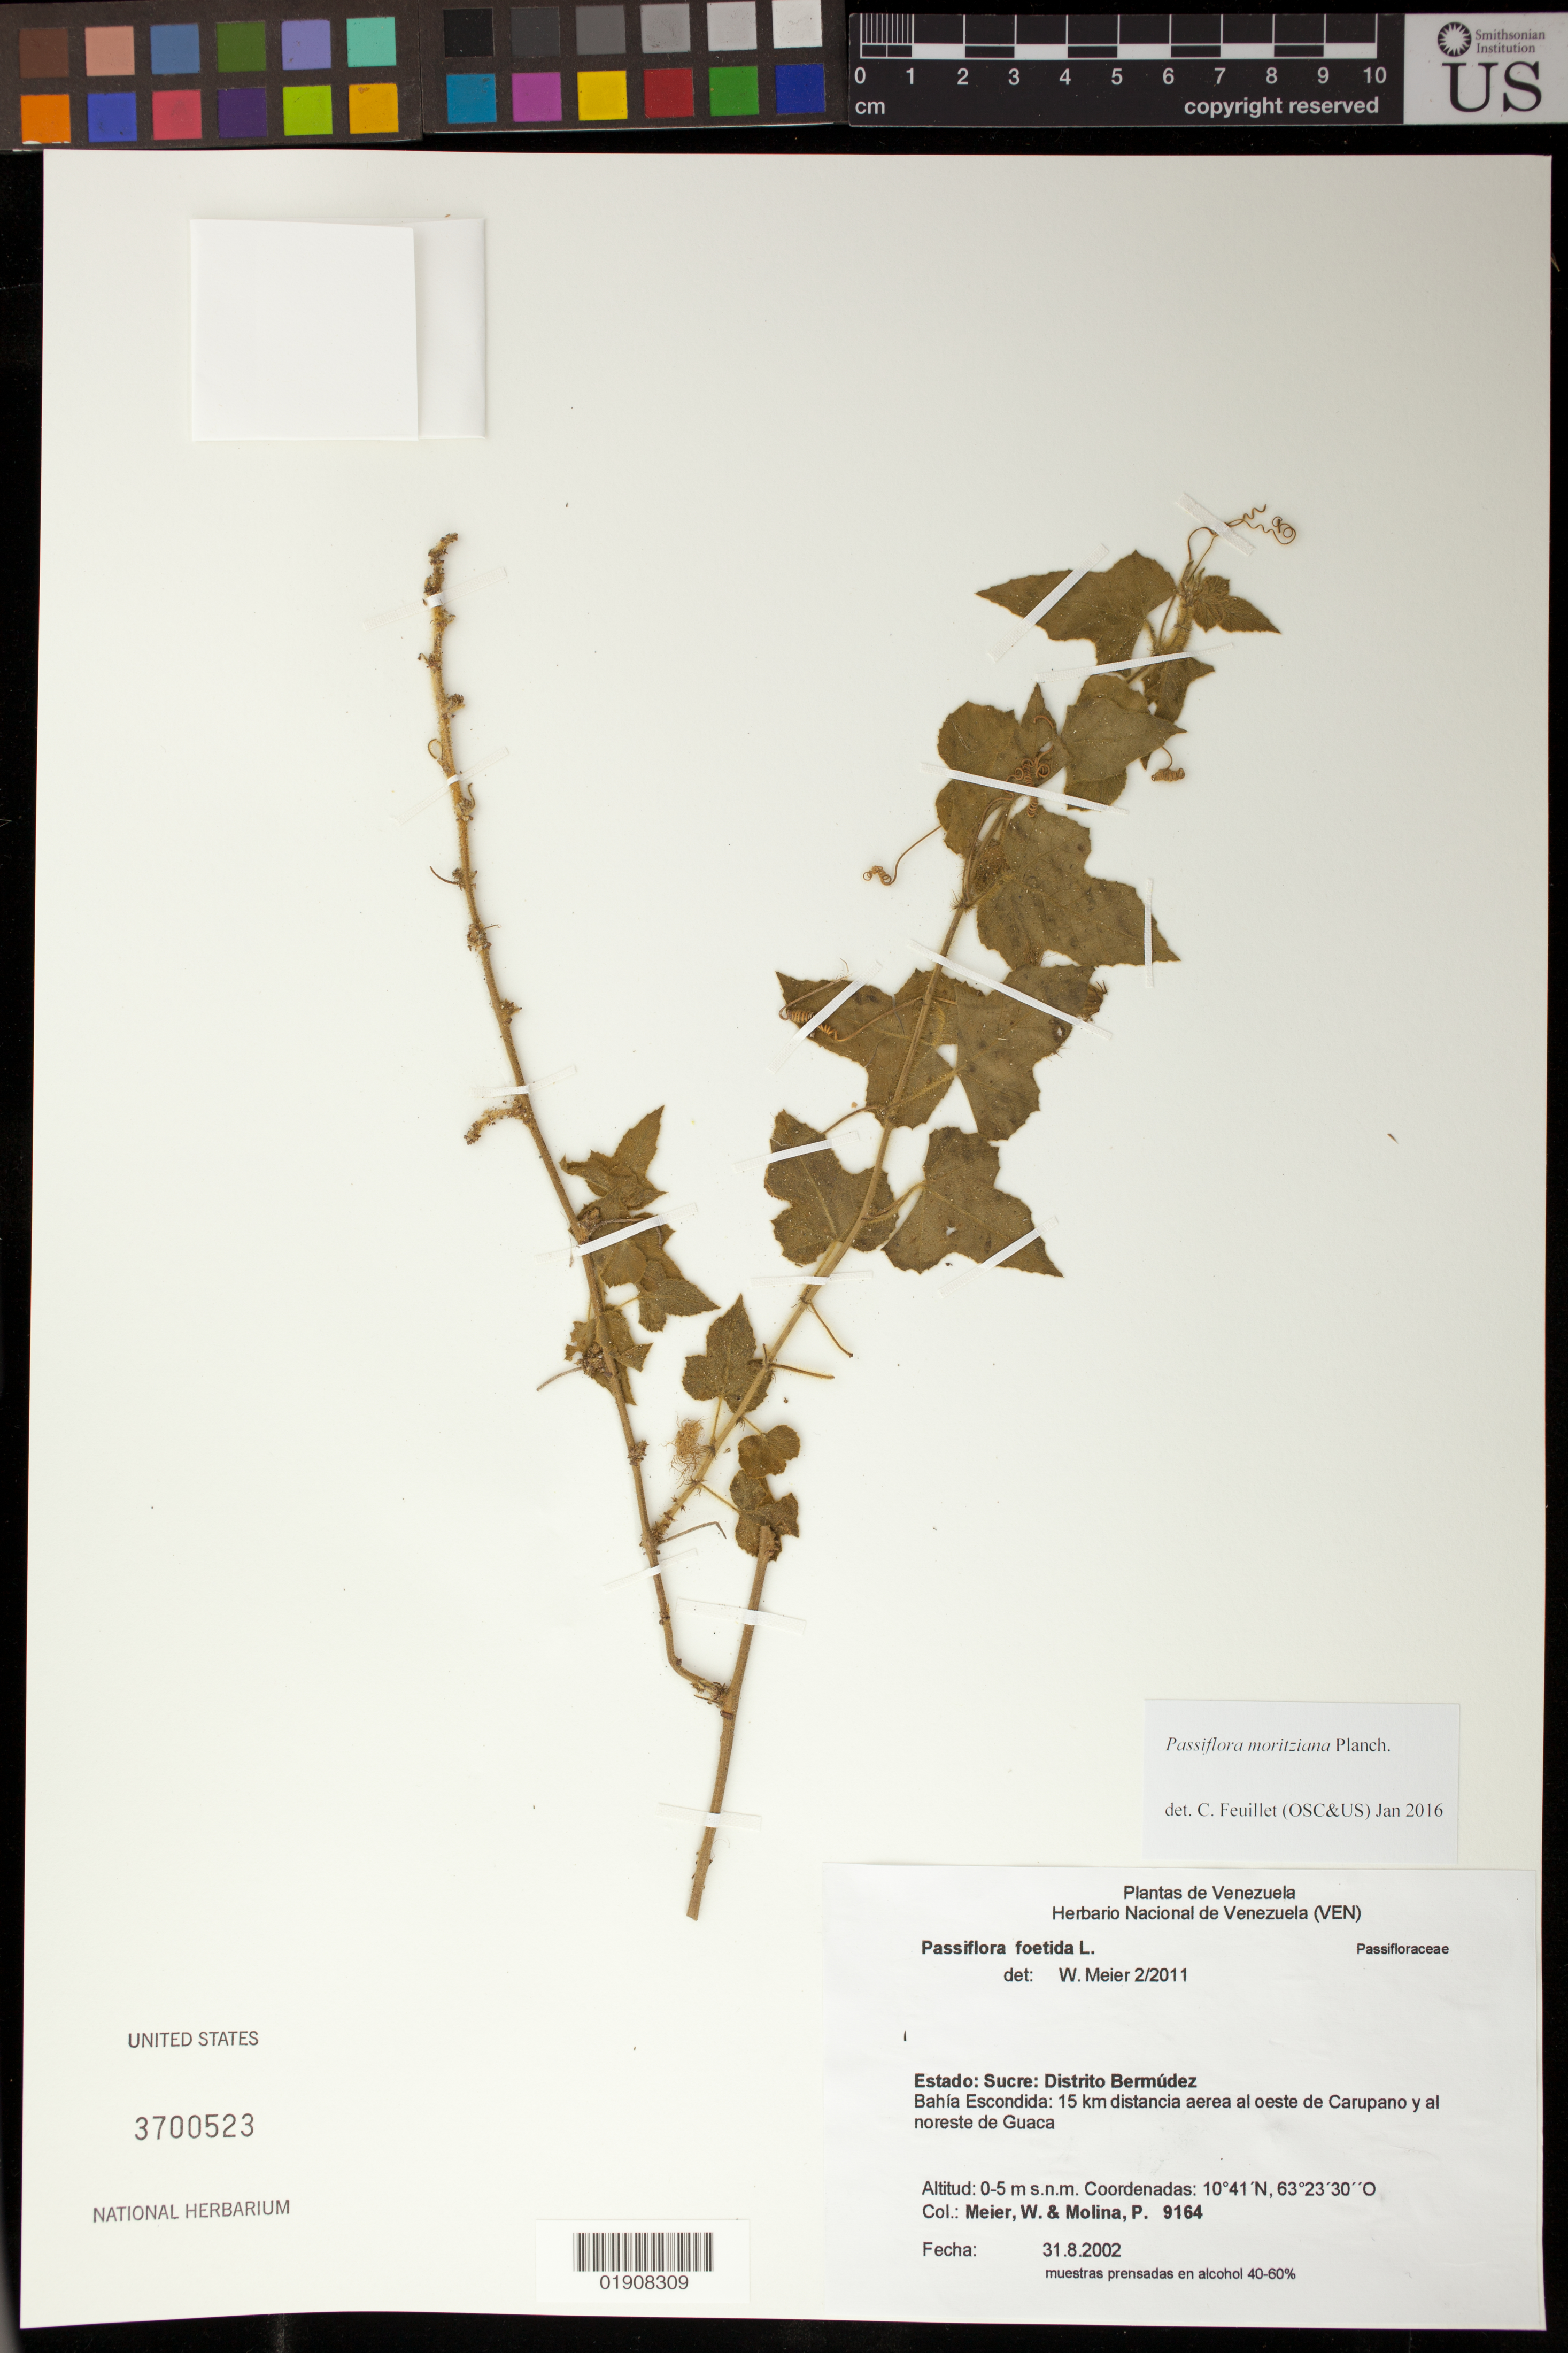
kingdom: Plantae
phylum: Tracheophyta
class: Magnoliopsida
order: Malpighiales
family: Passifloraceae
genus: Passiflora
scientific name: Passiflora moritziana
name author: Planch.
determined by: Feuillet, C.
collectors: W. Meier & P. Molina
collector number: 9164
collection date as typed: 31.8.2002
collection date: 2002-08-31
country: Venezuela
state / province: Sucre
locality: Distrito Bermudez, Bahia Escondida: 15 km distancia aerea al oeste de Carupano y al noreste de Guaca.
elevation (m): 0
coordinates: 10 41 N, 63 23 30 O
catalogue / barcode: US 3700523